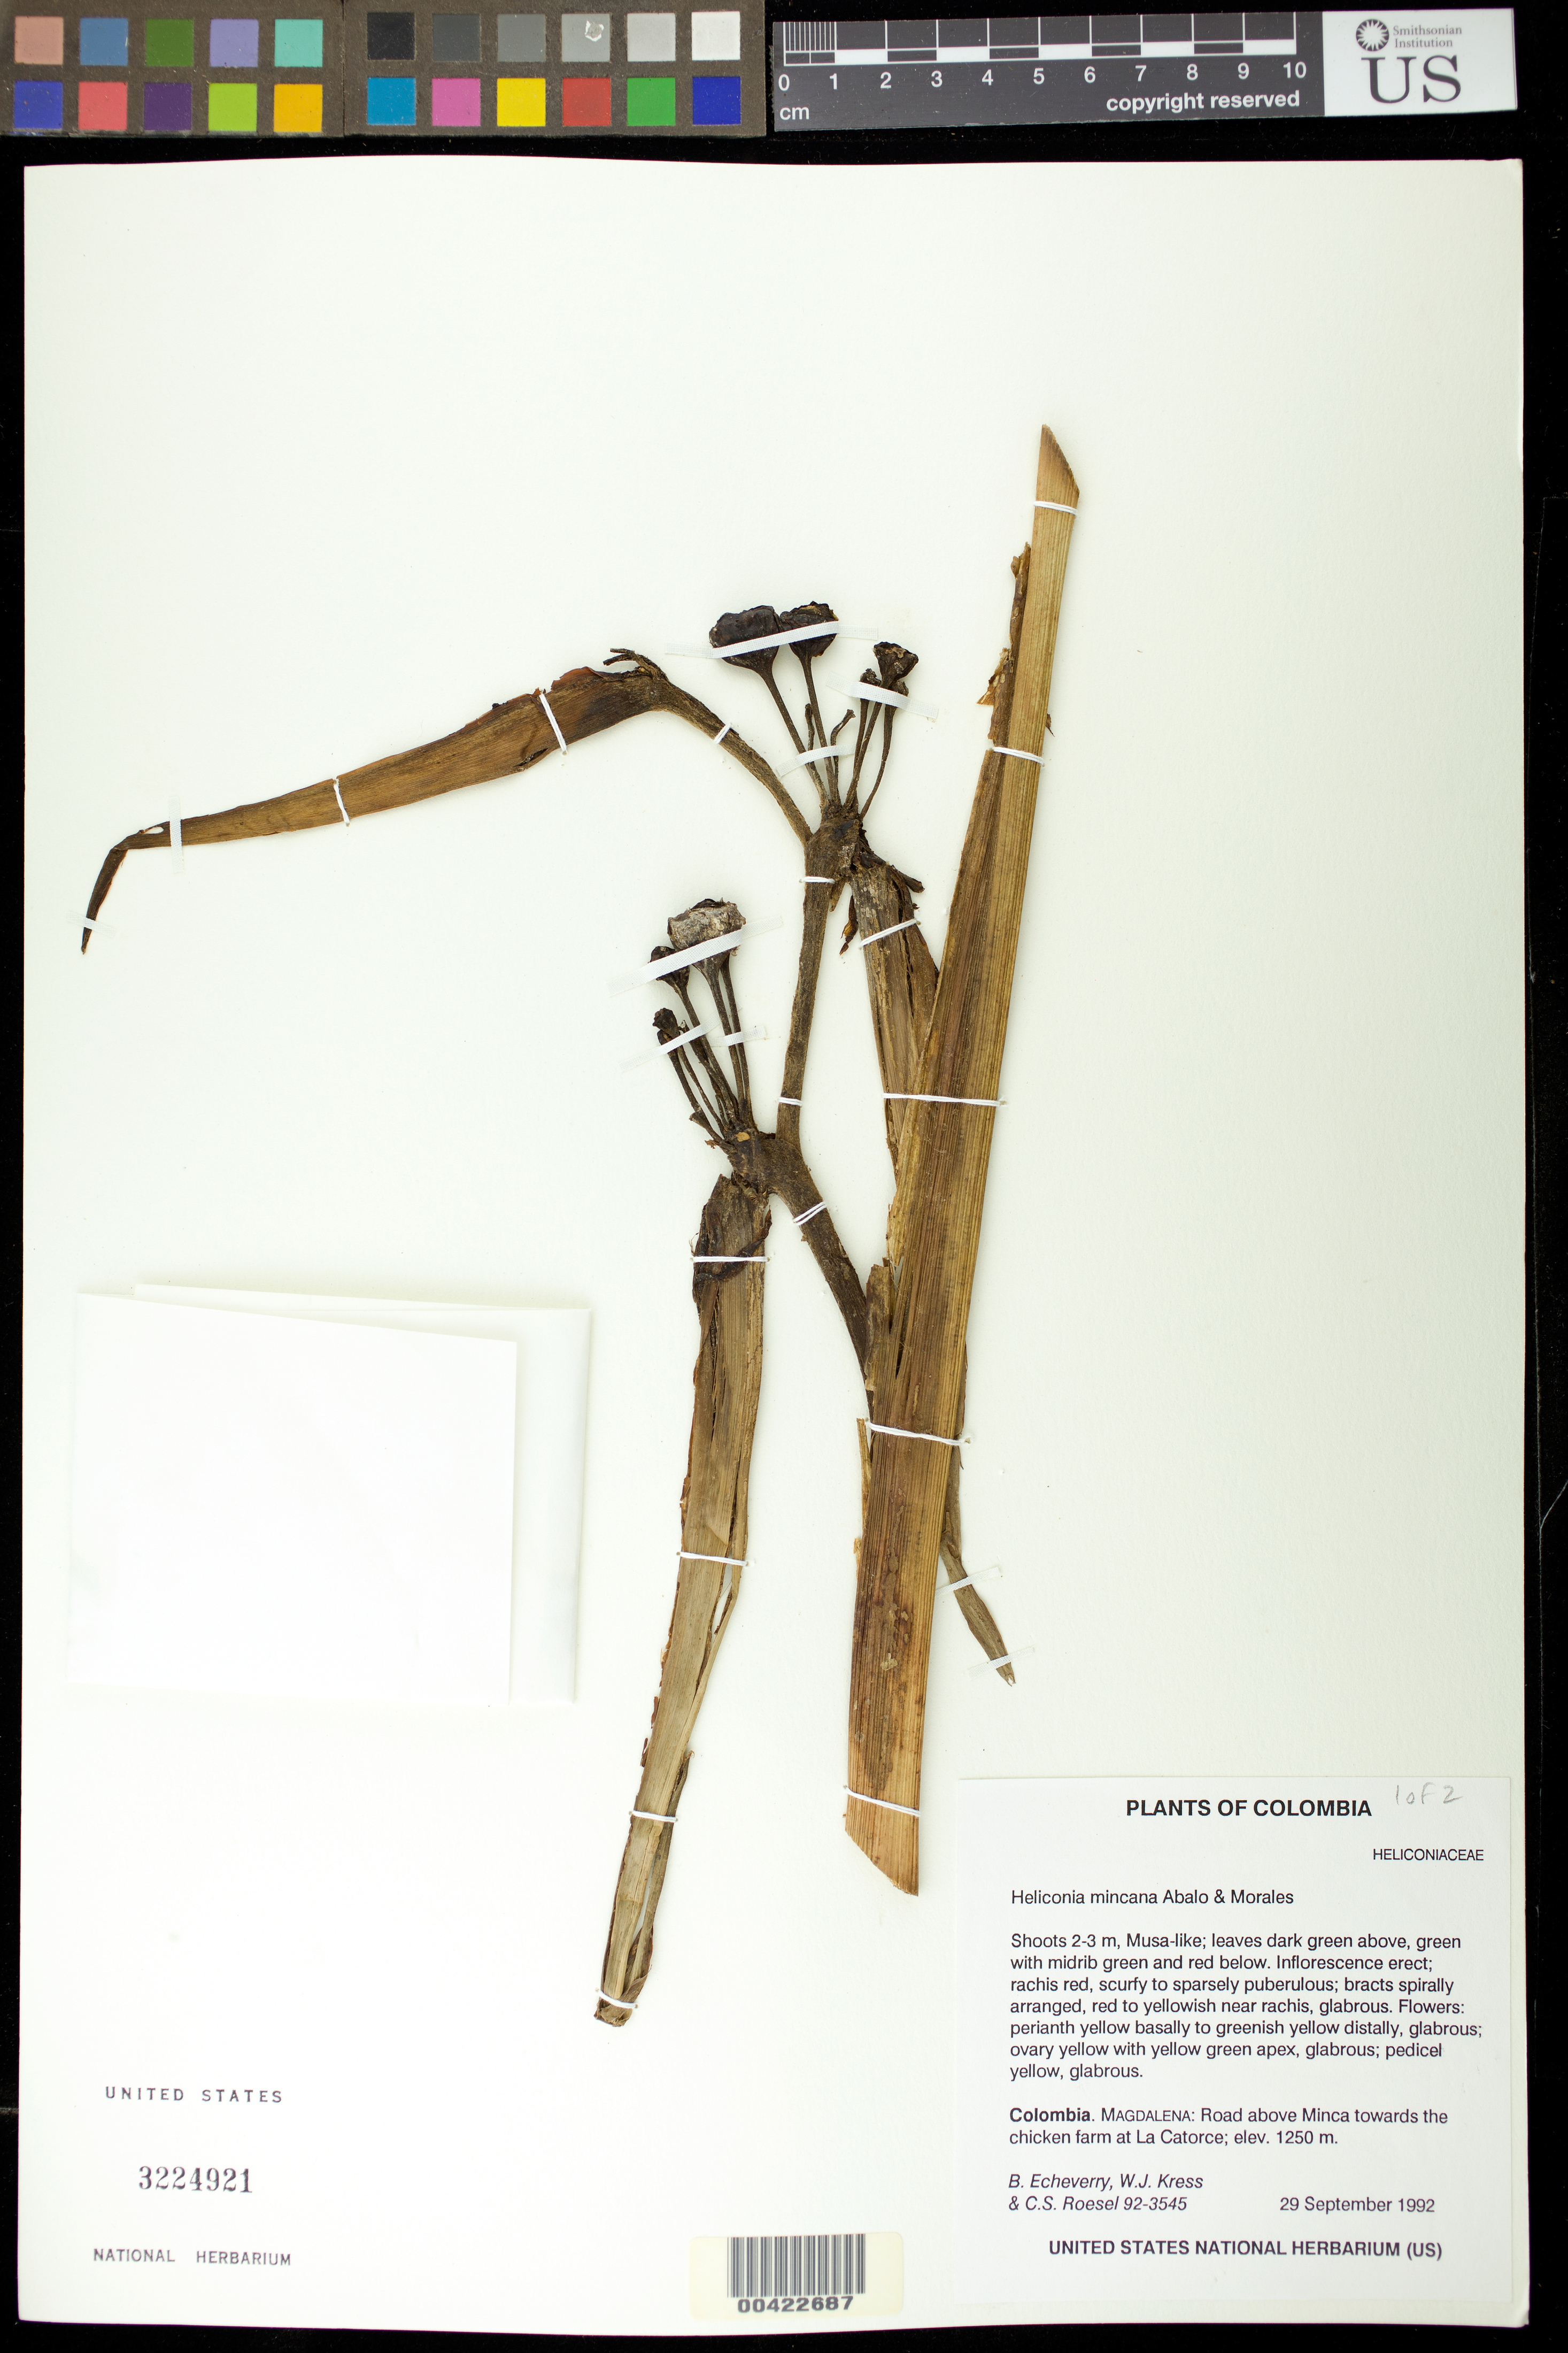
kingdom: Plantae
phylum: Tracheophyta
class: Liliopsida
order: Zingiberales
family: Heliconiaceae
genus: Heliconia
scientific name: Heliconia mincana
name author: Abalo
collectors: B. Echeverry, W. J. Kress & C. S. Roesel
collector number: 92-3545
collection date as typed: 29 Sep 1992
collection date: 1992-09-29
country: Colombia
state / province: Magdalena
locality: Road above minca, towards chicken farm at la catorce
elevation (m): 1250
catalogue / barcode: US 3224921